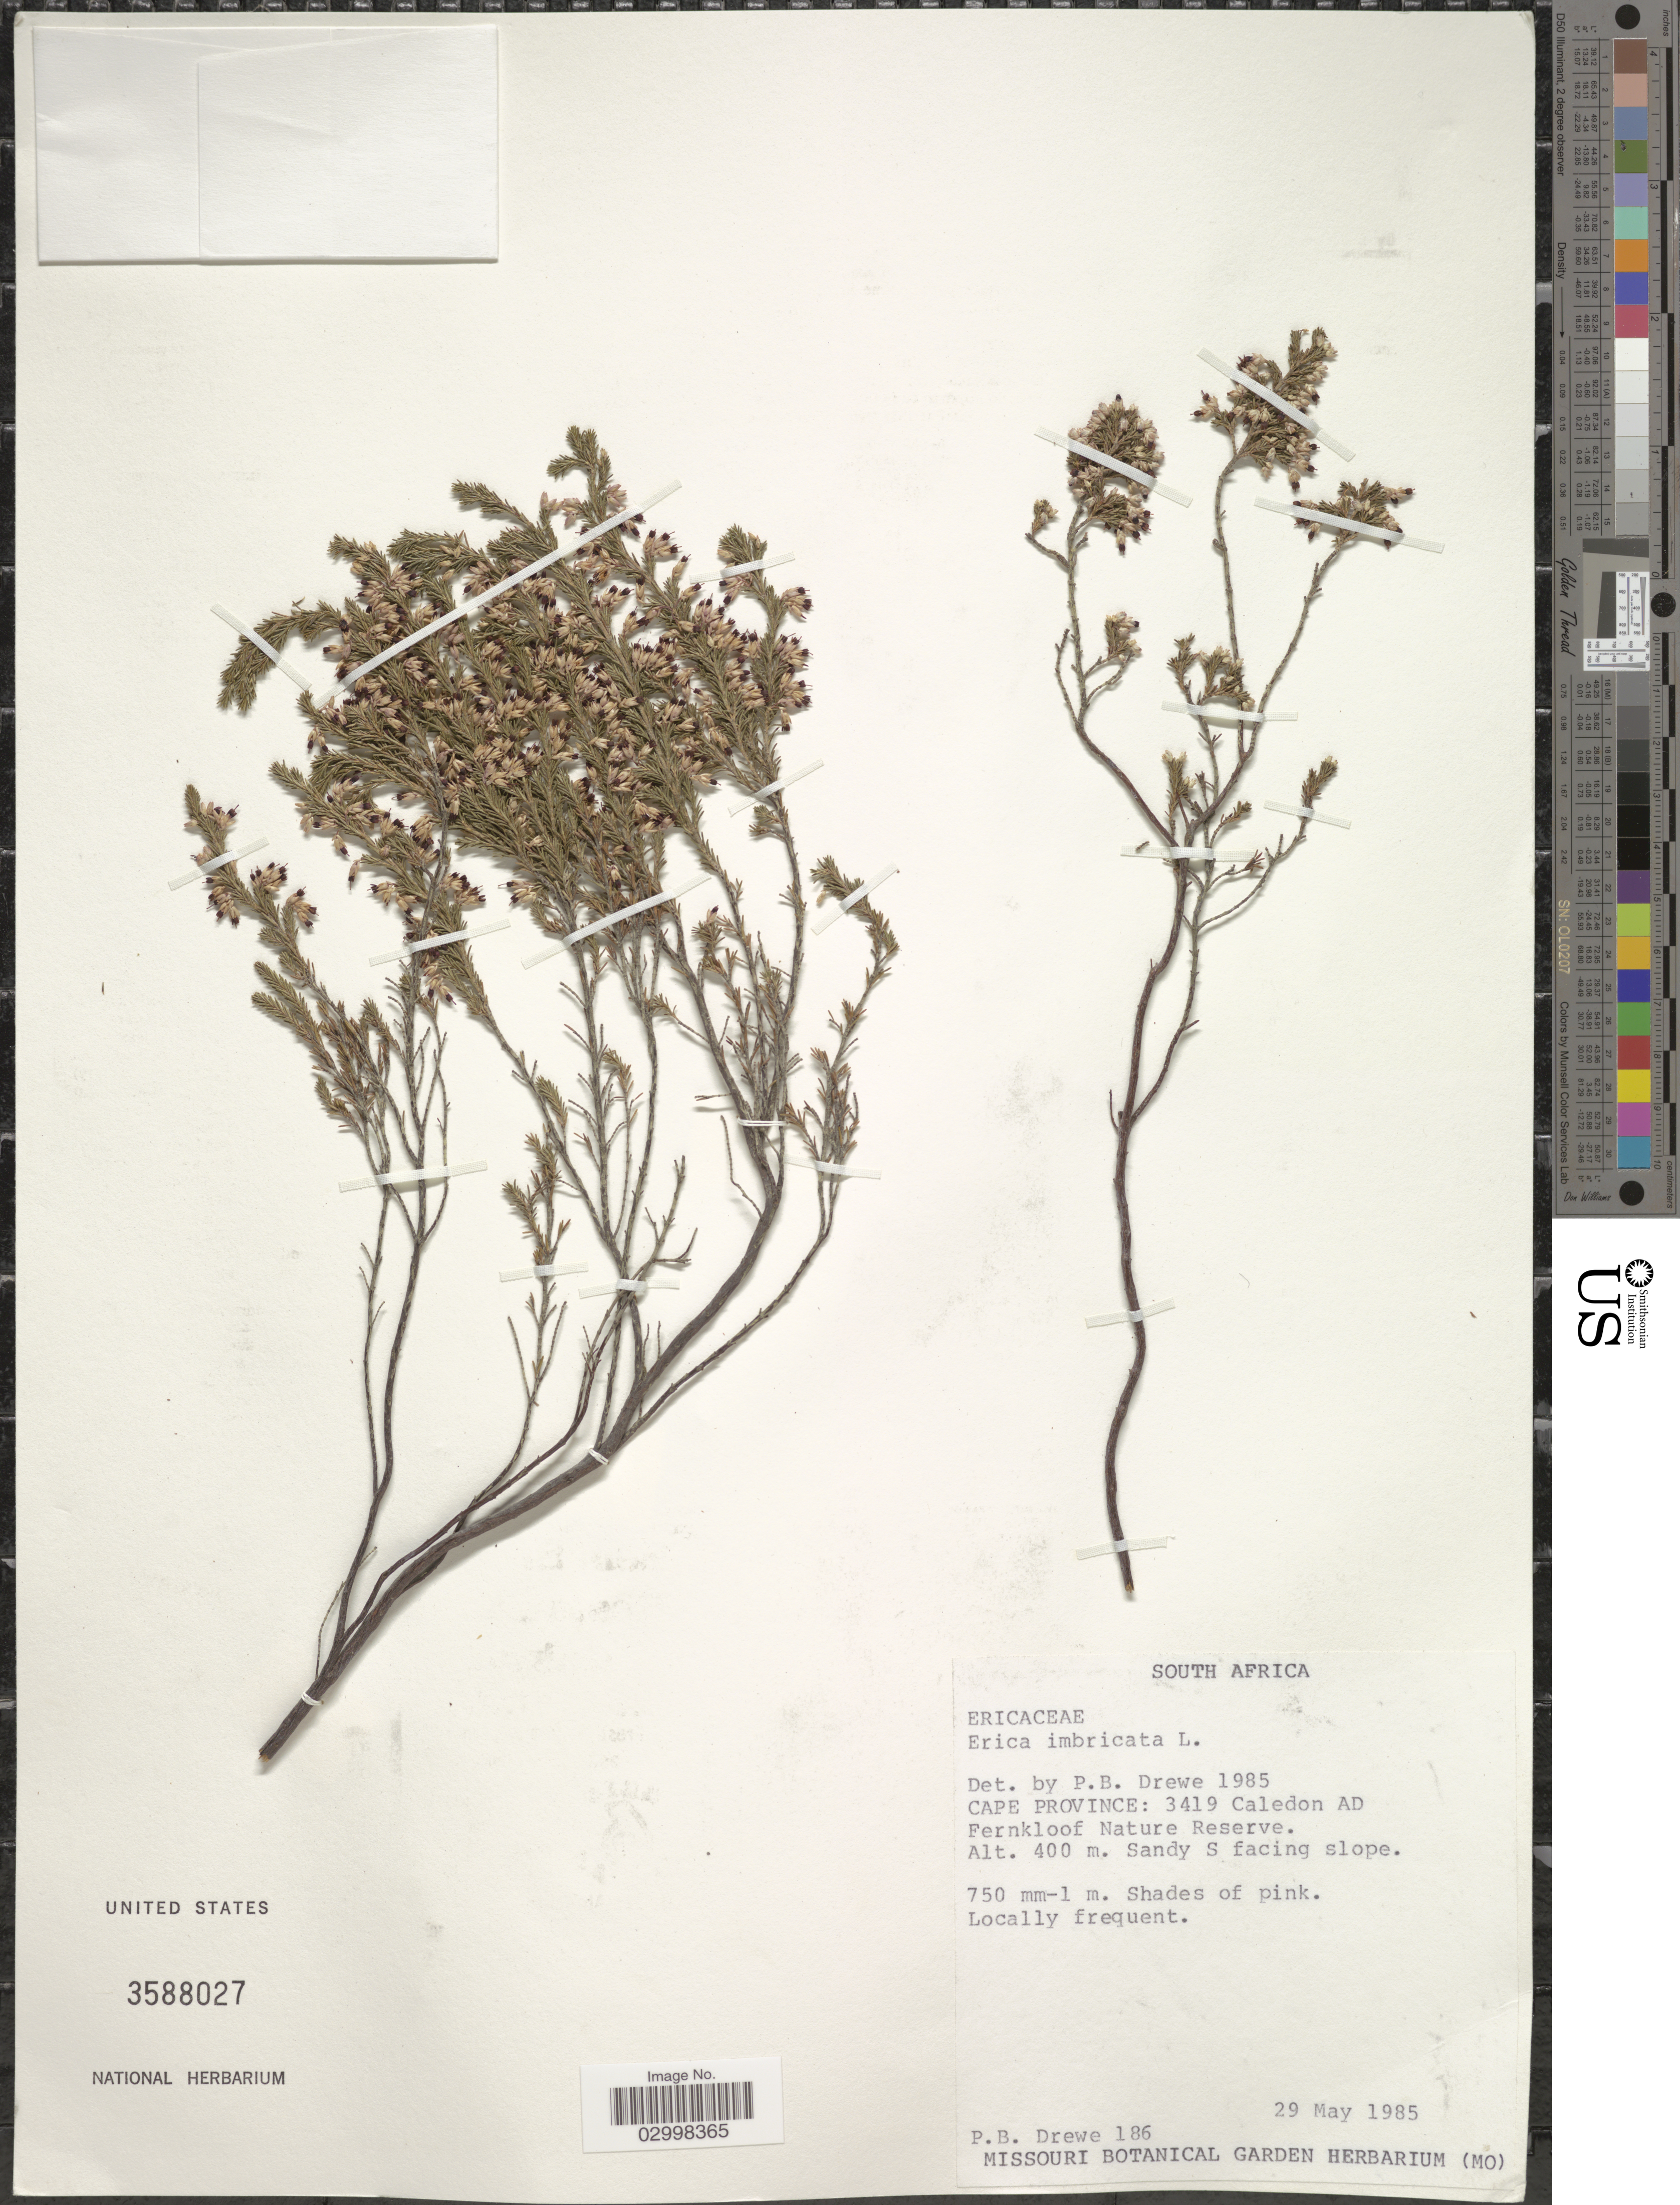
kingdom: Plantae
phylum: Tracheophyta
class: Magnoliopsida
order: Ericales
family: Ericaceae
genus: Erica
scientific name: Erica imbricata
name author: L.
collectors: P. Drewe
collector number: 186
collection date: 1985-05-29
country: South Africa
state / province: Western Cape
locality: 3419 Caledon AD Fernkloof Nature Reserve. Sandy S facing slope.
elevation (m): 400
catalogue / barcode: US 3588027